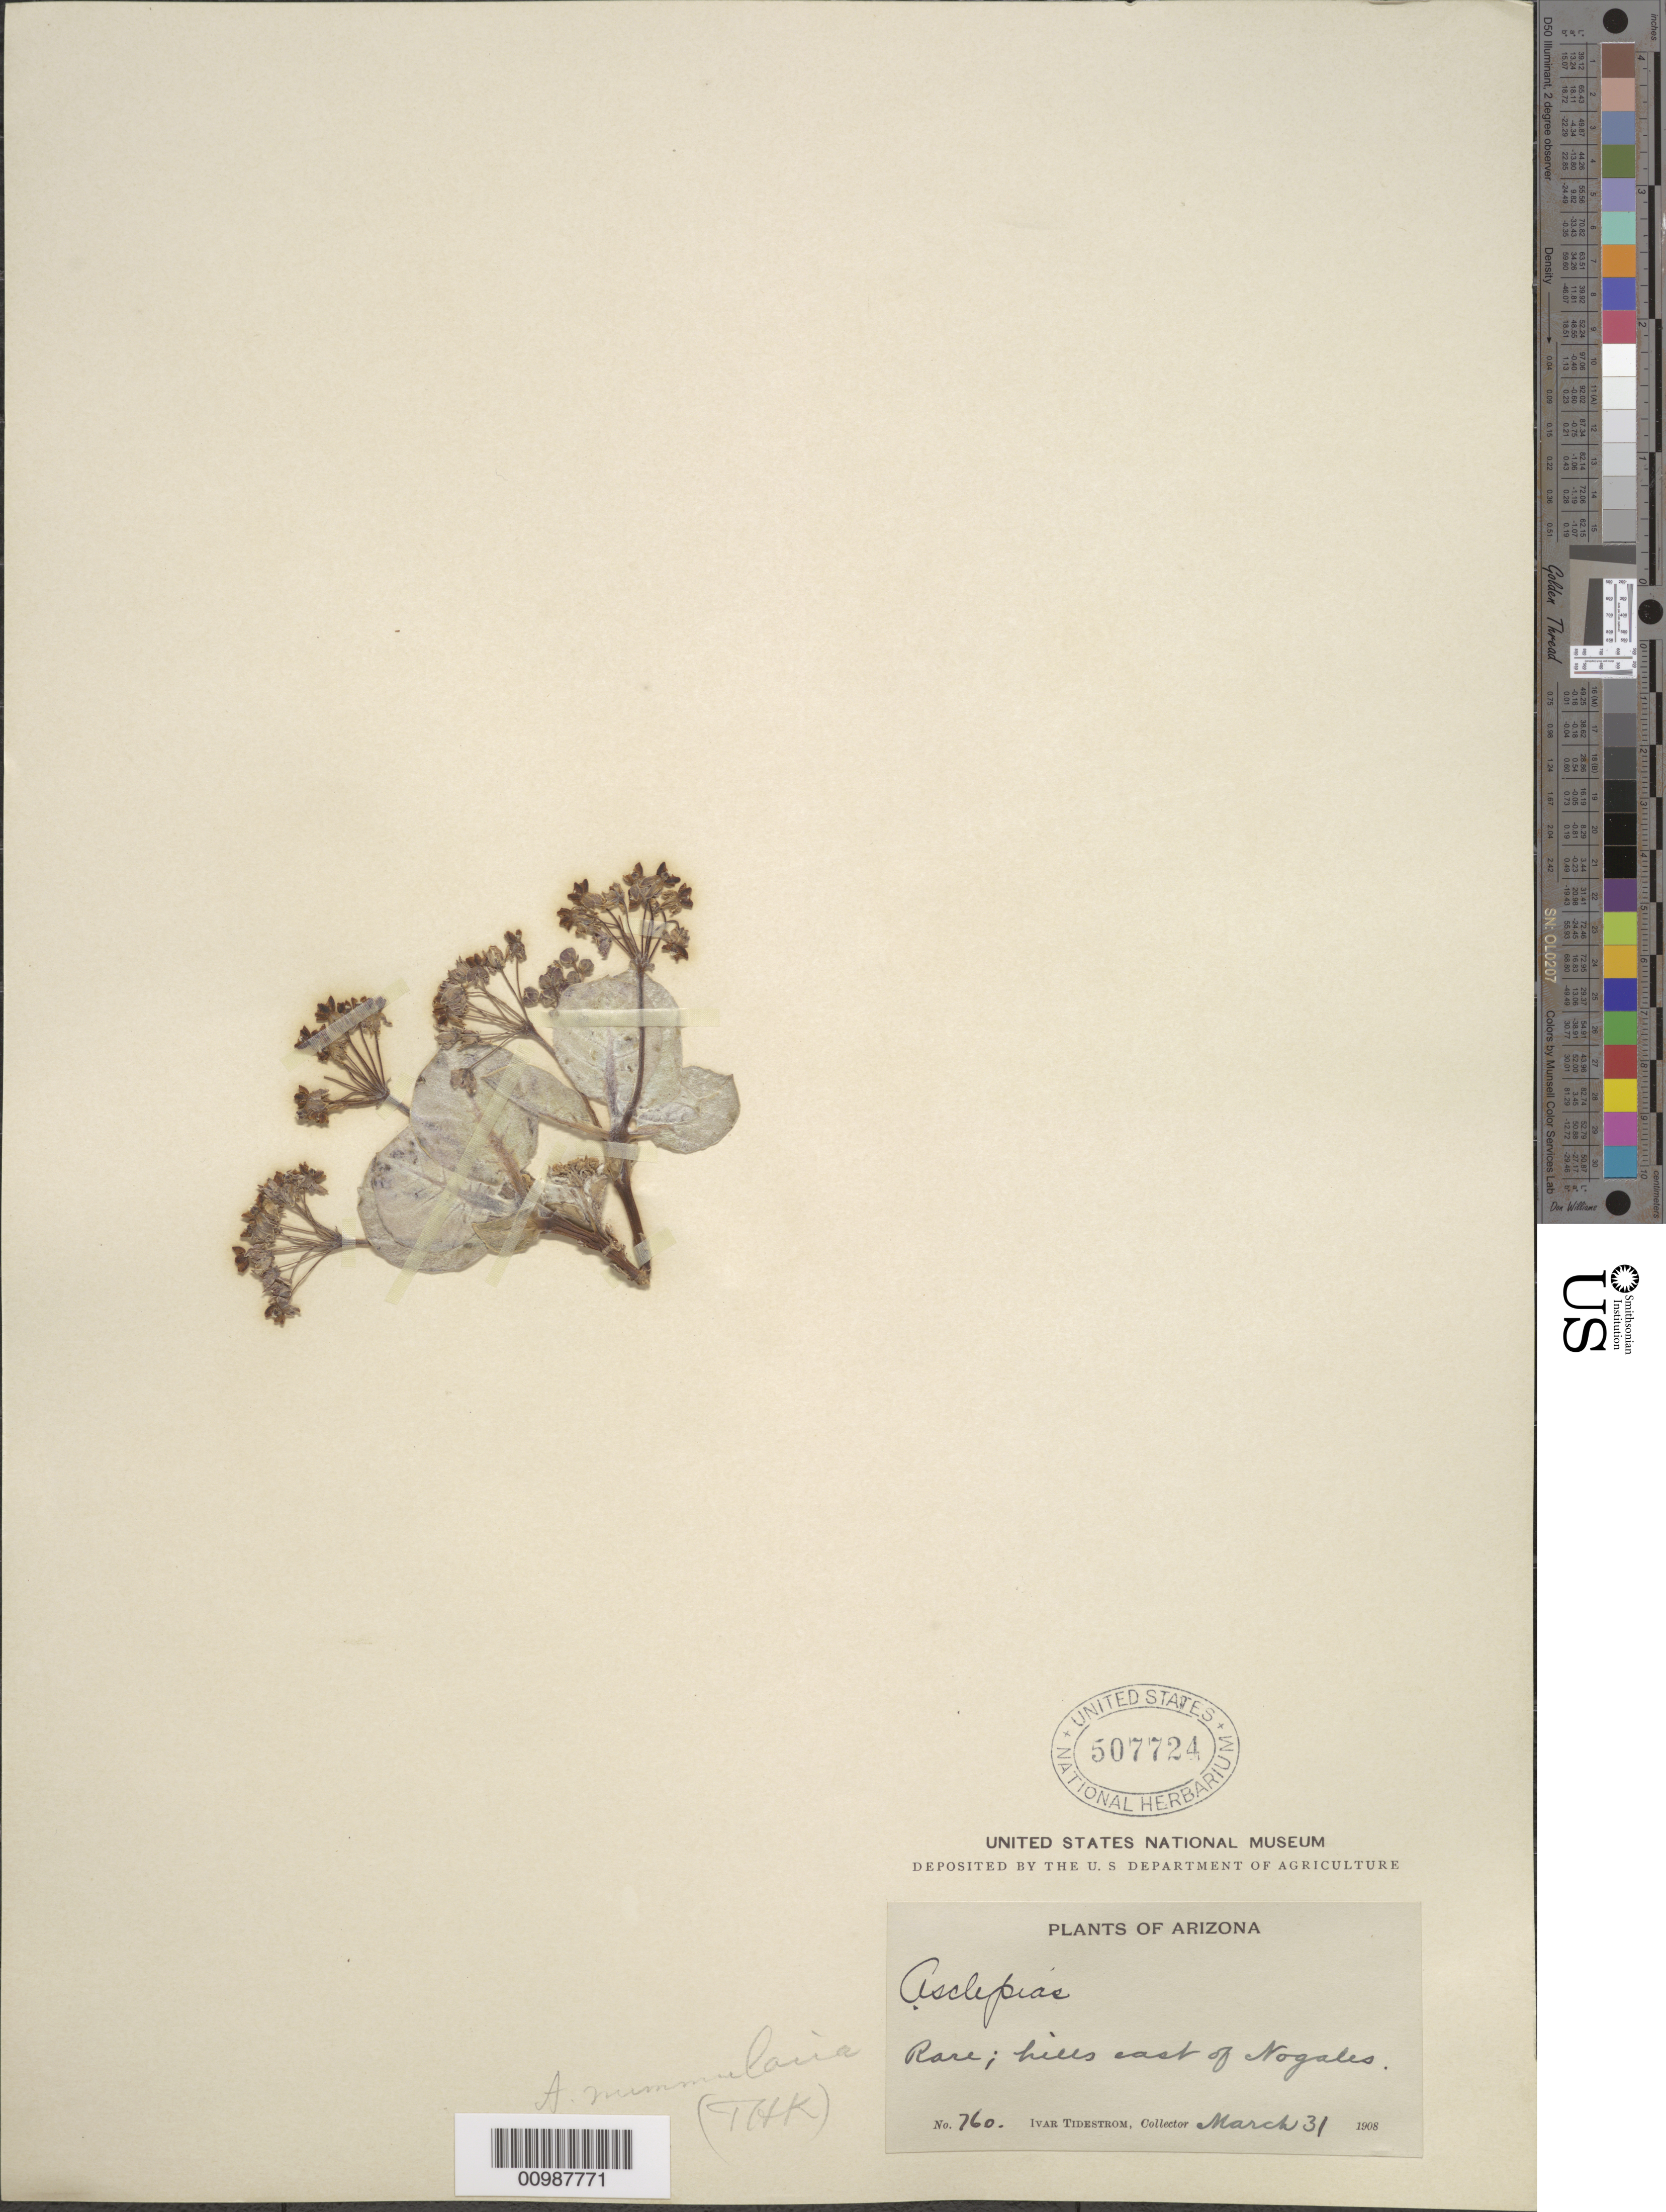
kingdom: Plantae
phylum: Tracheophyta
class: Magnoliopsida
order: Gentianales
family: Apocynaceae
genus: Asclepias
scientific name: Asclepias nummularia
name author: Torr.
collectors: I. F. Tidestrom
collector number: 760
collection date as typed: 31 Mar 1908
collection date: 1908-03-31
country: United States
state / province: Arizona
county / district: Santa Cruz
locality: Hills east of Nogales.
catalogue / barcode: US 507724